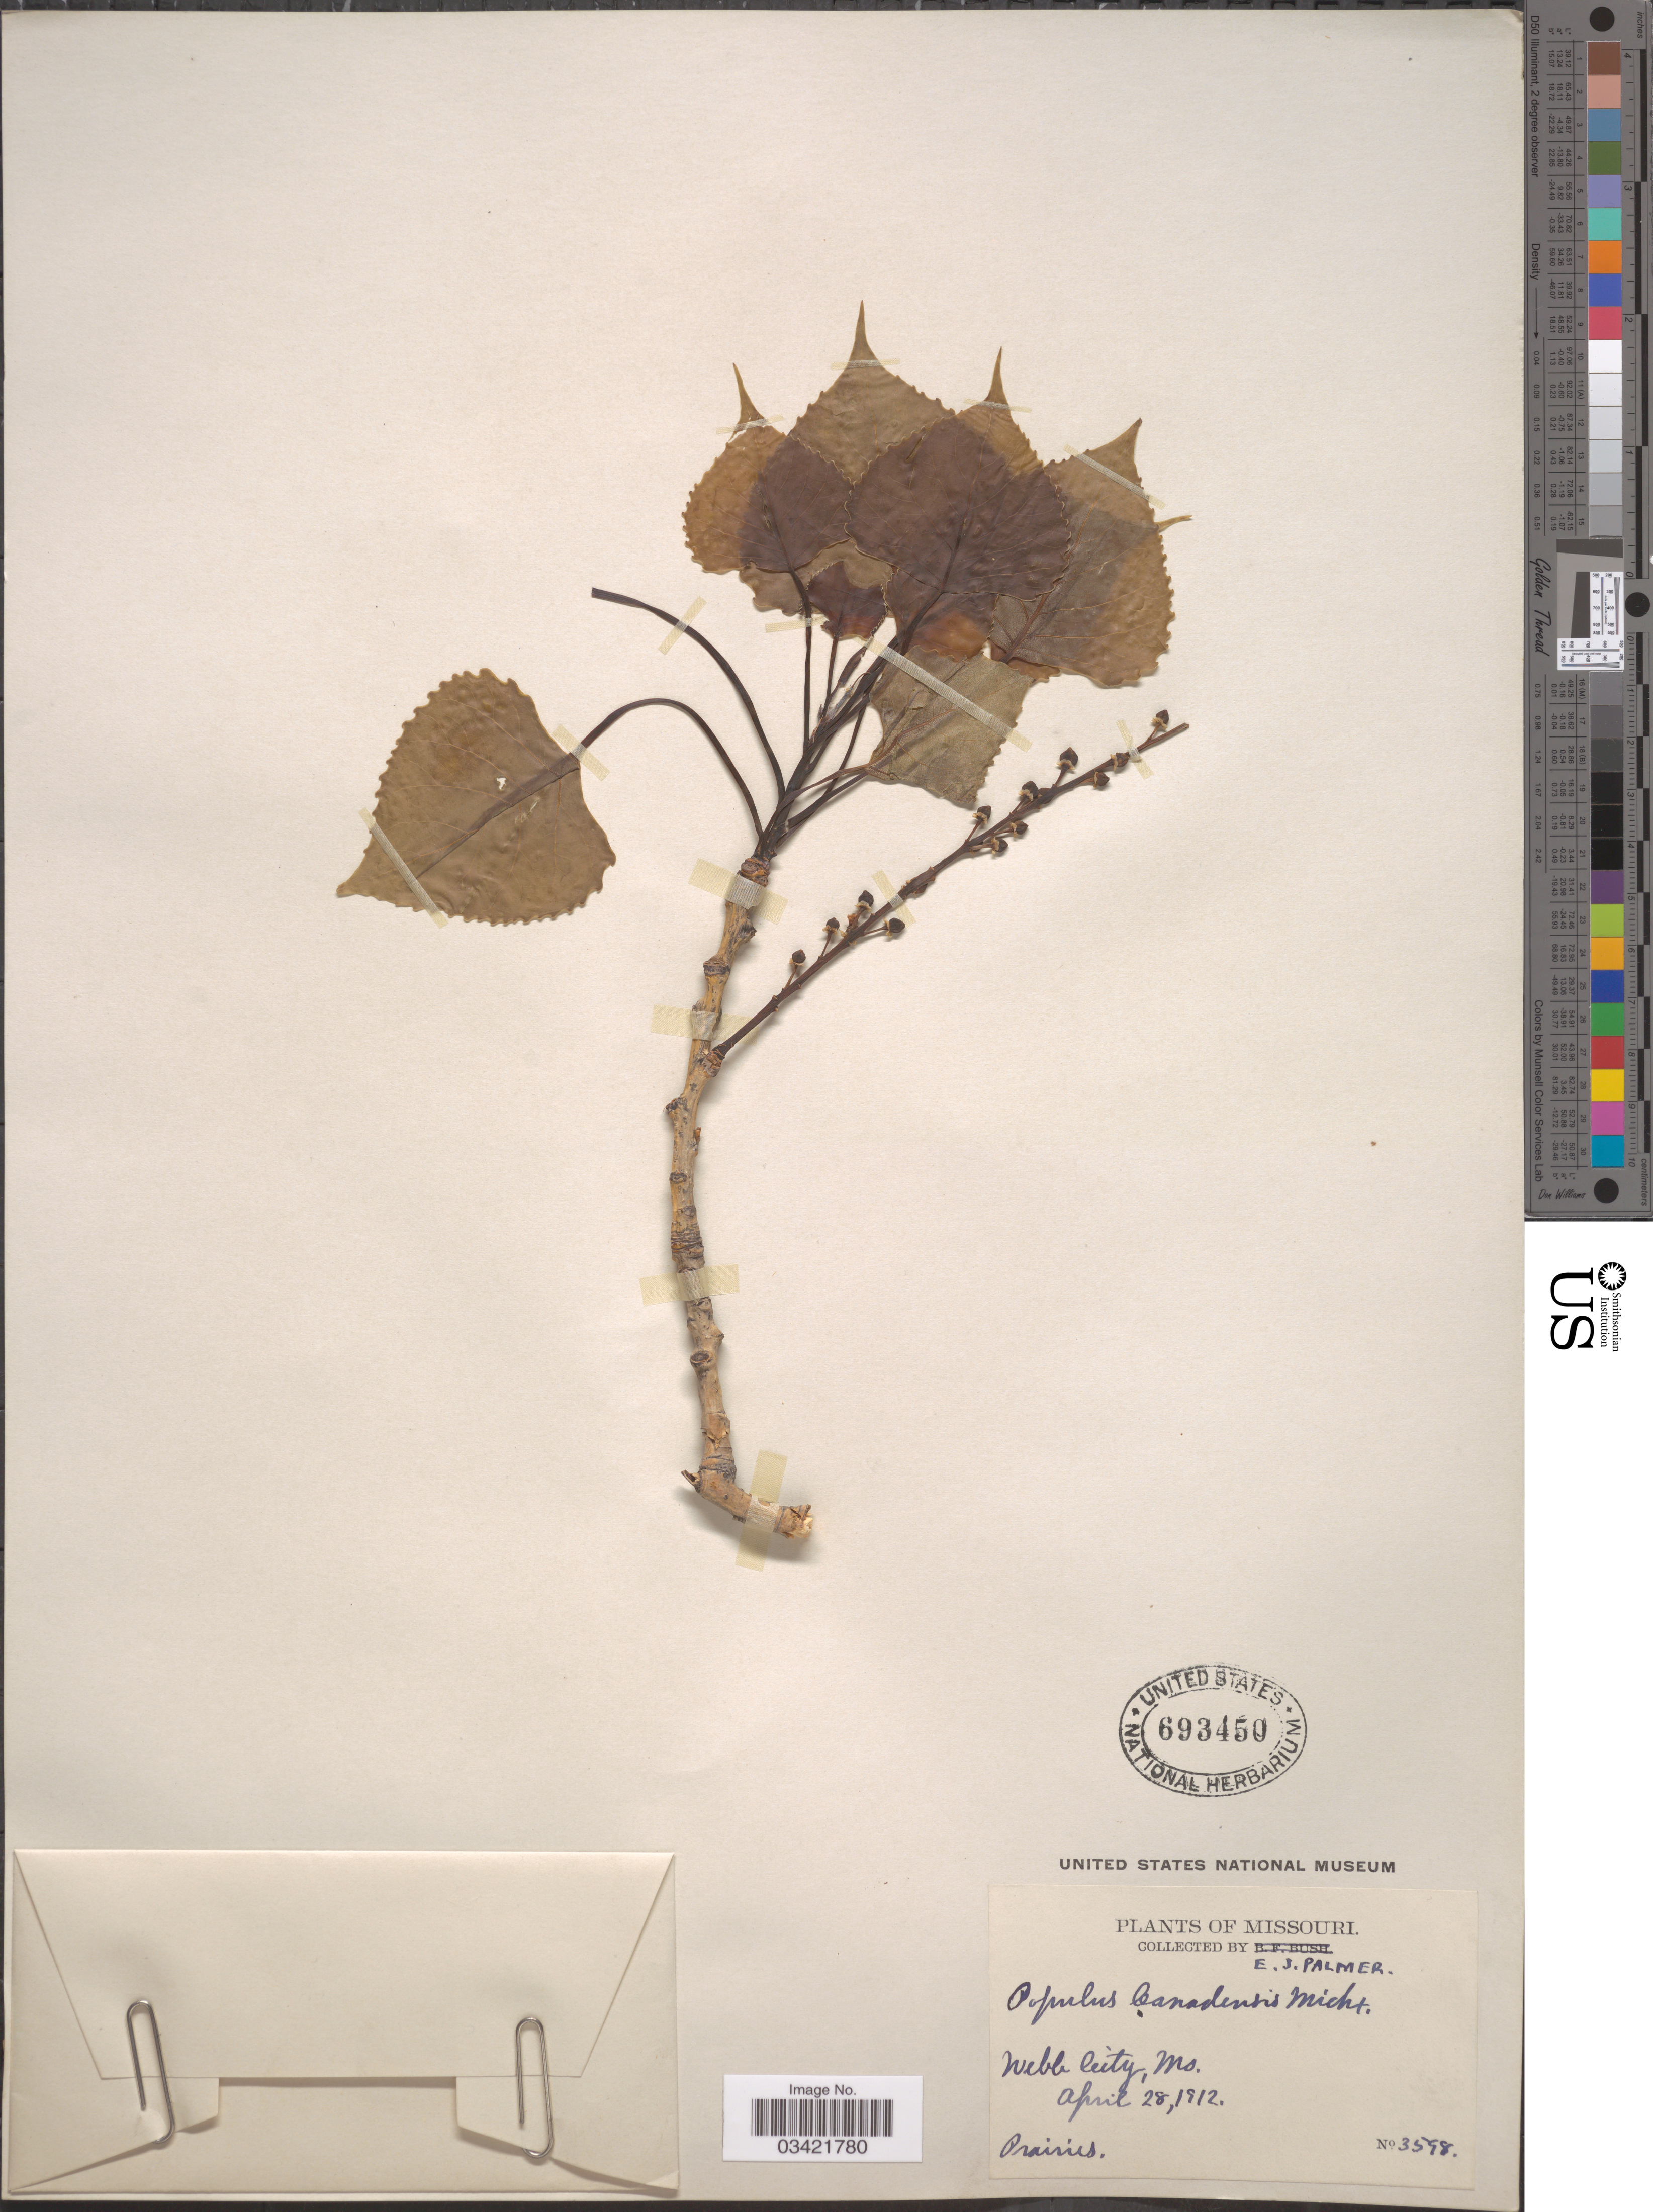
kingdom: Plantae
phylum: Tracheophyta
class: Magnoliopsida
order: Malpighiales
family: Salicaceae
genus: Populus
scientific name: Populus deltoides subsp. deltoides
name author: W. Bartram ex Marshall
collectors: E. J. Palmer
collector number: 3598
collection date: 1912-04-28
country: United States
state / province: Missouri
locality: Webb City.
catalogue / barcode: US 693450